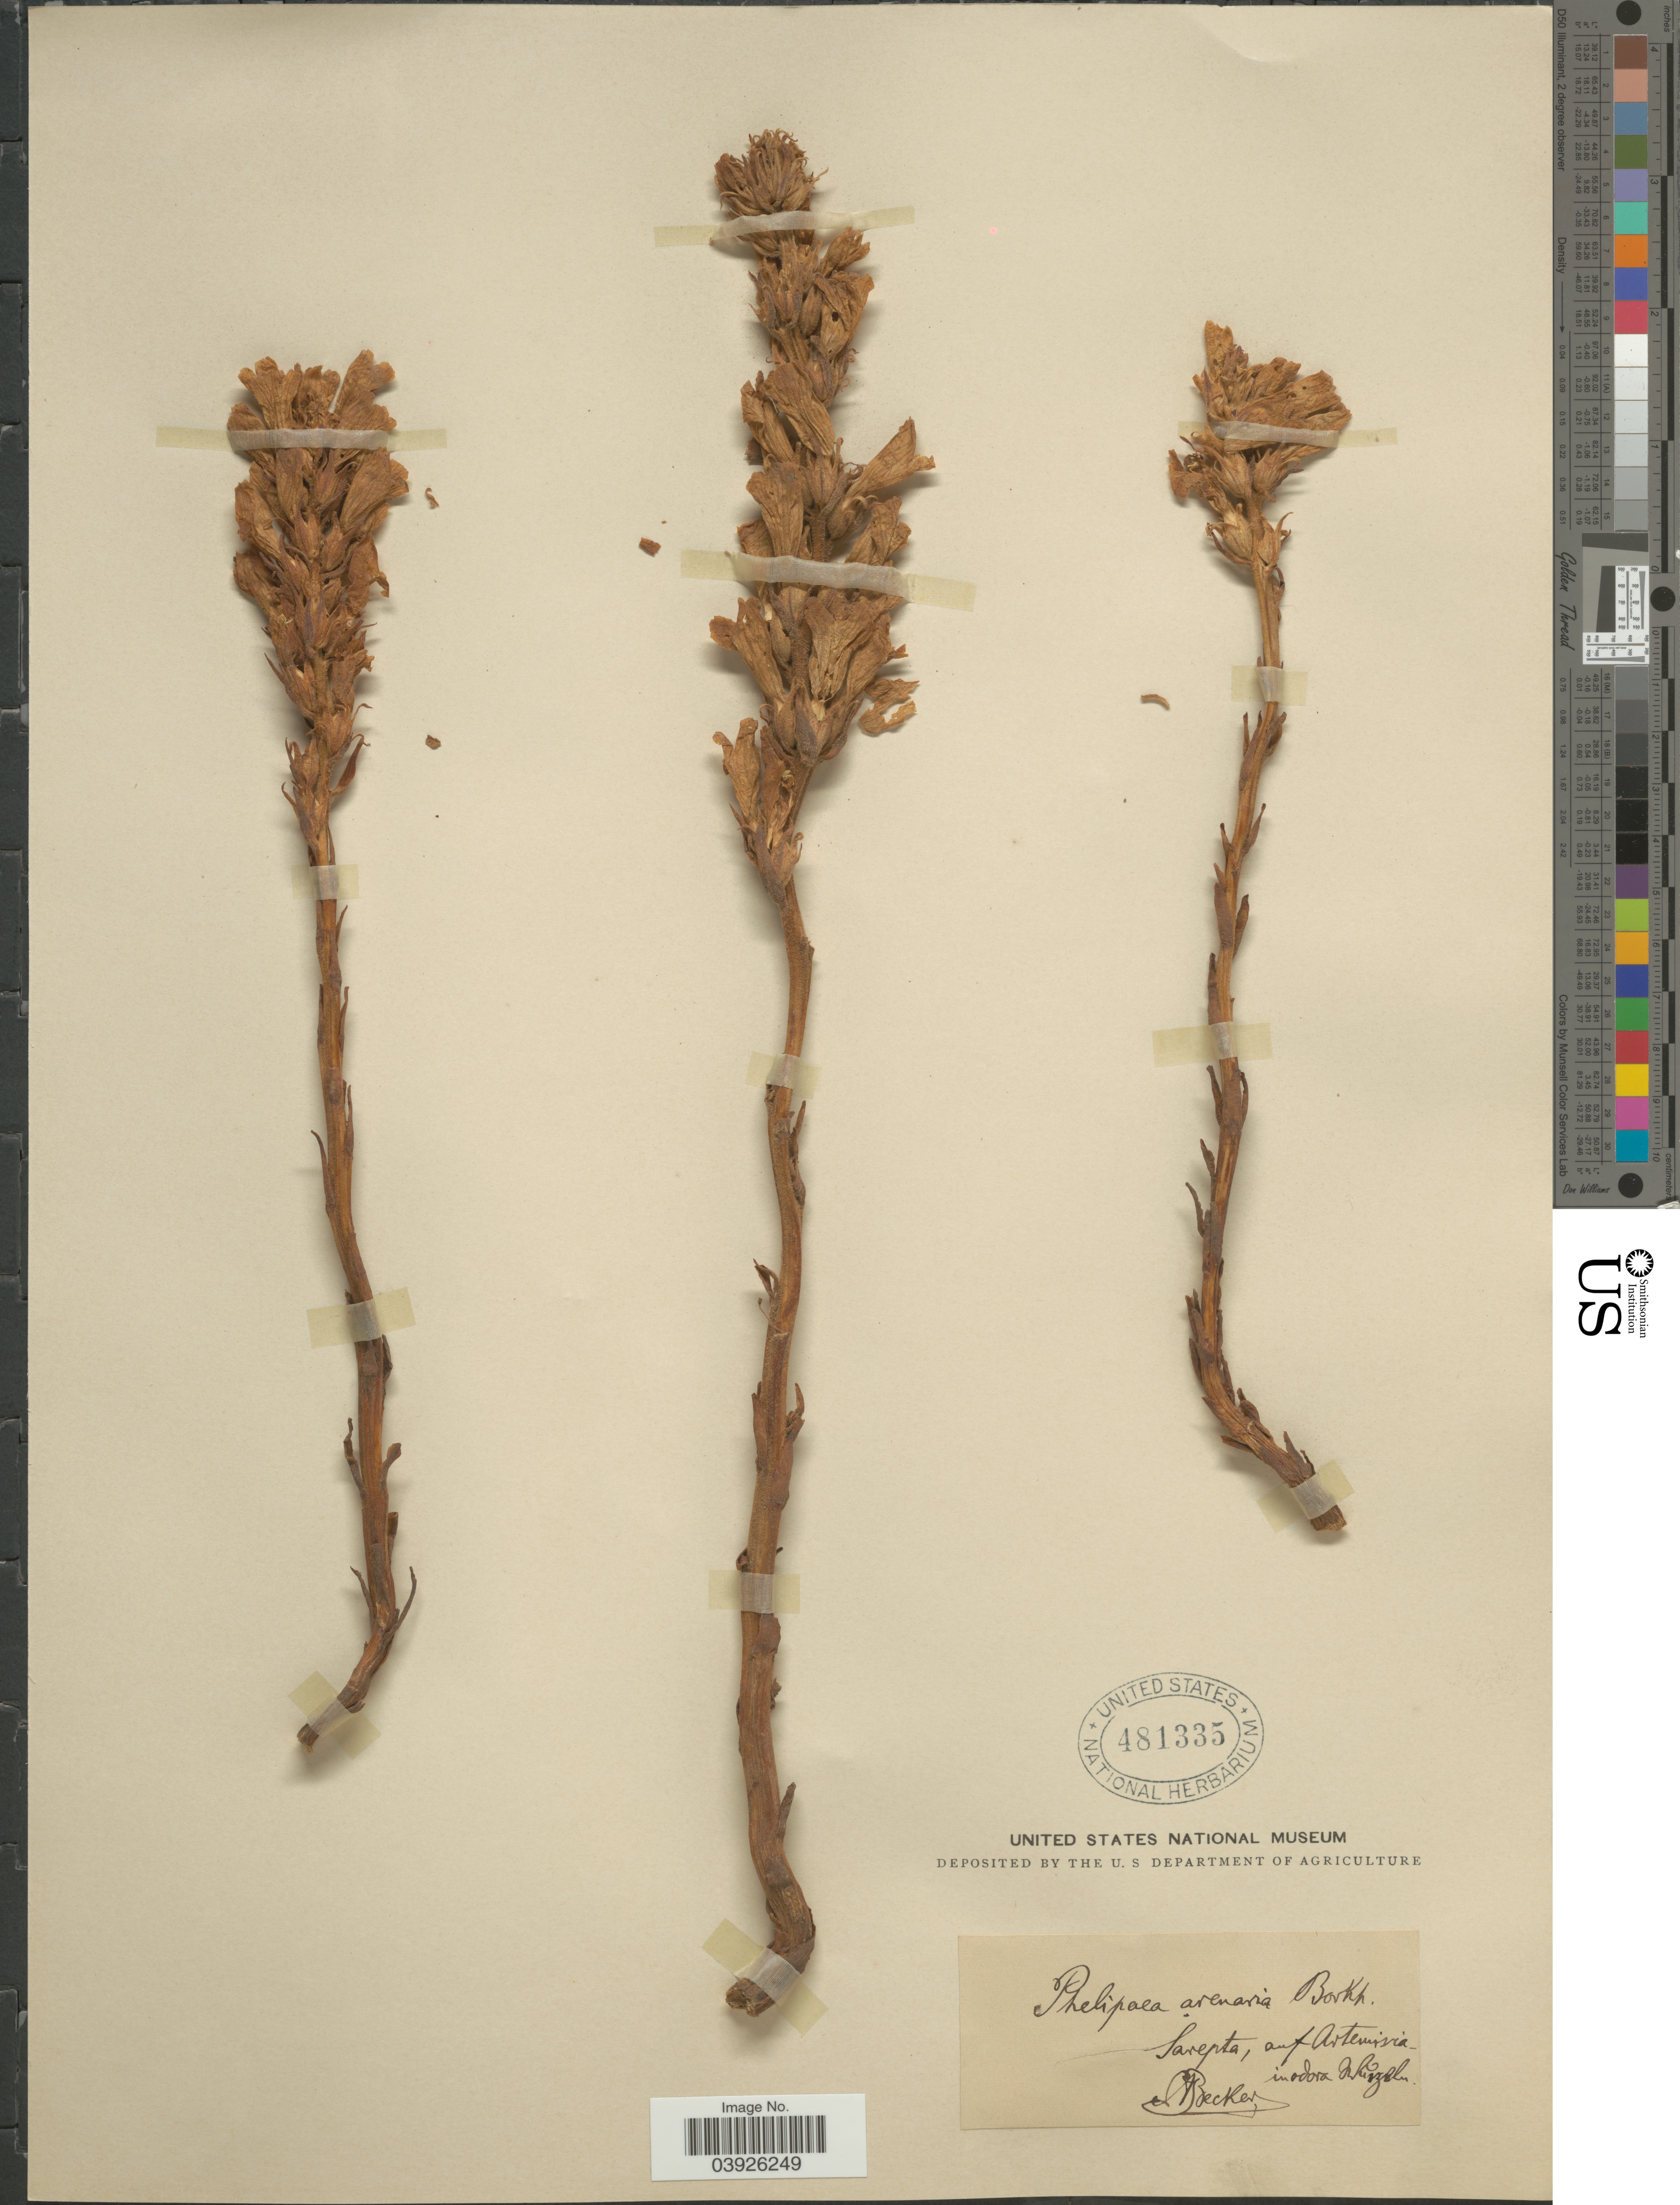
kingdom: Plantae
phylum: Tracheophyta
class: Magnoliopsida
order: Lamiales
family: Orobanchaceae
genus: Phelypaea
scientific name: Phelypaea arenaria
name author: (Borkh.) Walp.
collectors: A. Becker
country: Russian Federation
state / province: Volgograd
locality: Sarepta, auf Artemisia in adora Wurzeln.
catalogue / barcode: US 481335